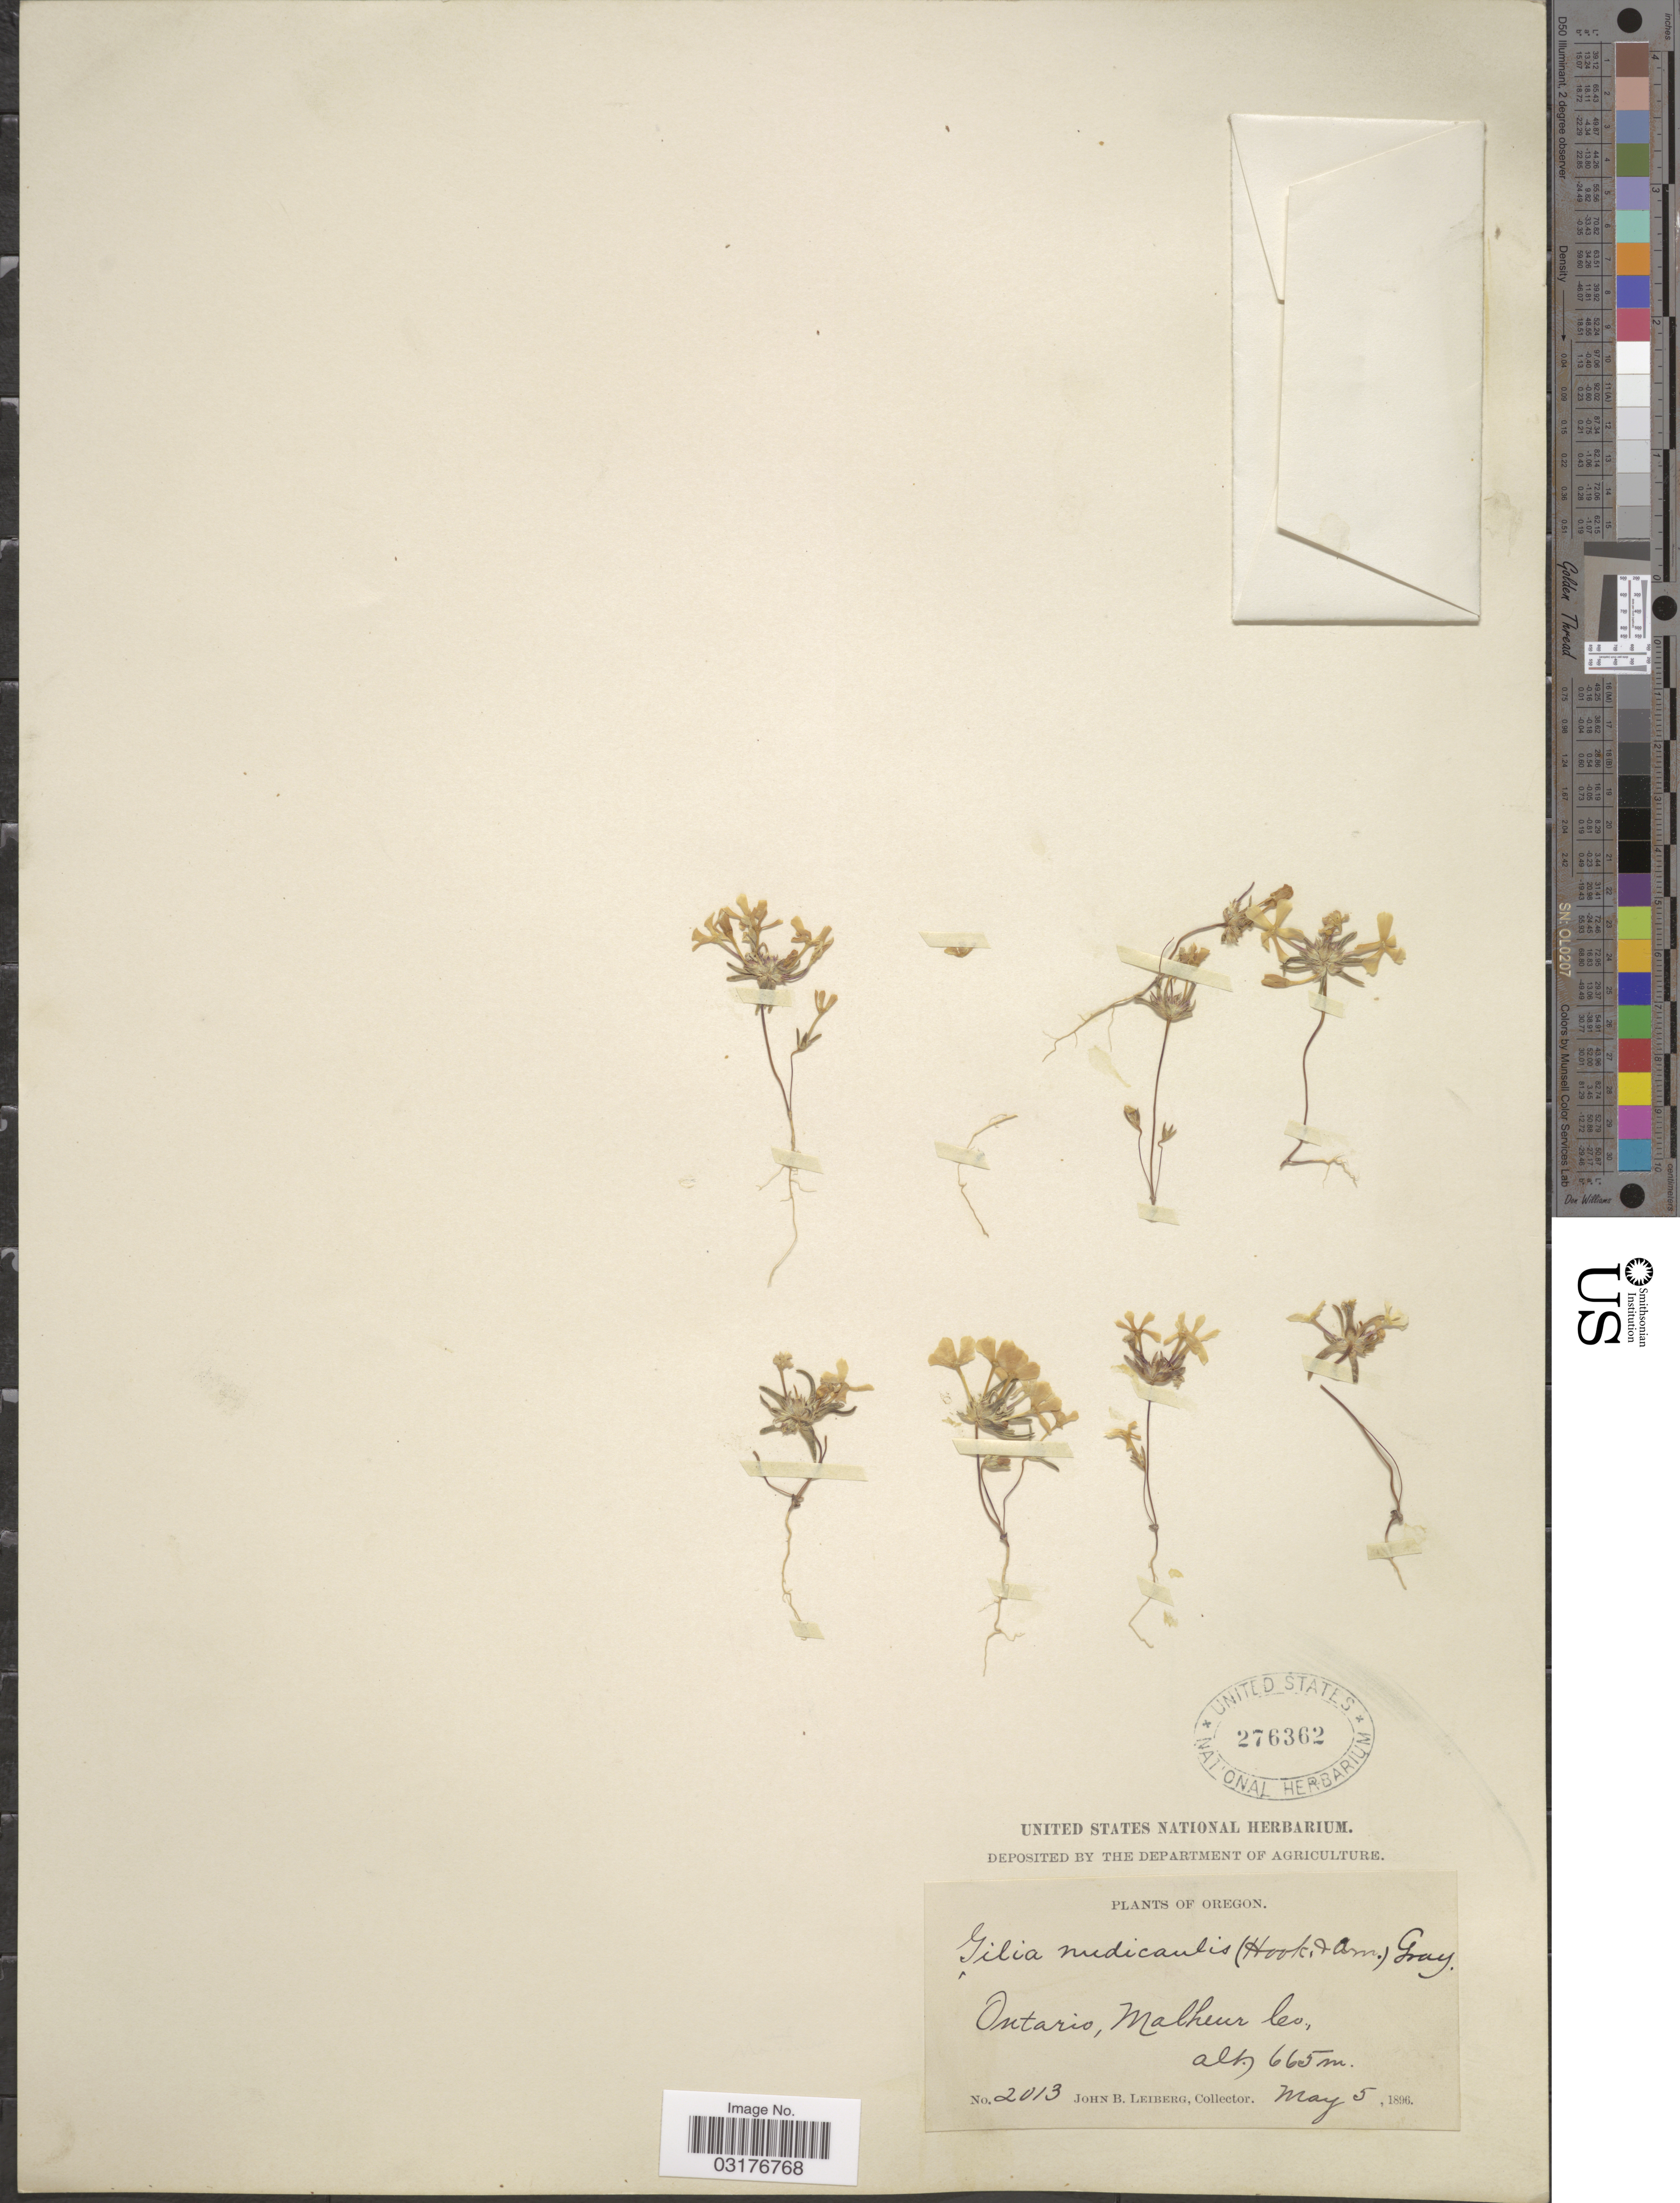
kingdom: Plantae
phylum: Tracheophyta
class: Magnoliopsida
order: Ericales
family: Polemoniaceae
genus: Gymnosteris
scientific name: Gymnosteris nudicaulis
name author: (Hook. & Arn.) Greene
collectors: J. B. Leiberg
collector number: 2013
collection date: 1896-05-05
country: United States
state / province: Oregon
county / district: Malheur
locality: Ontario, Malheur Co.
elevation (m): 665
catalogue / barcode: US 276362